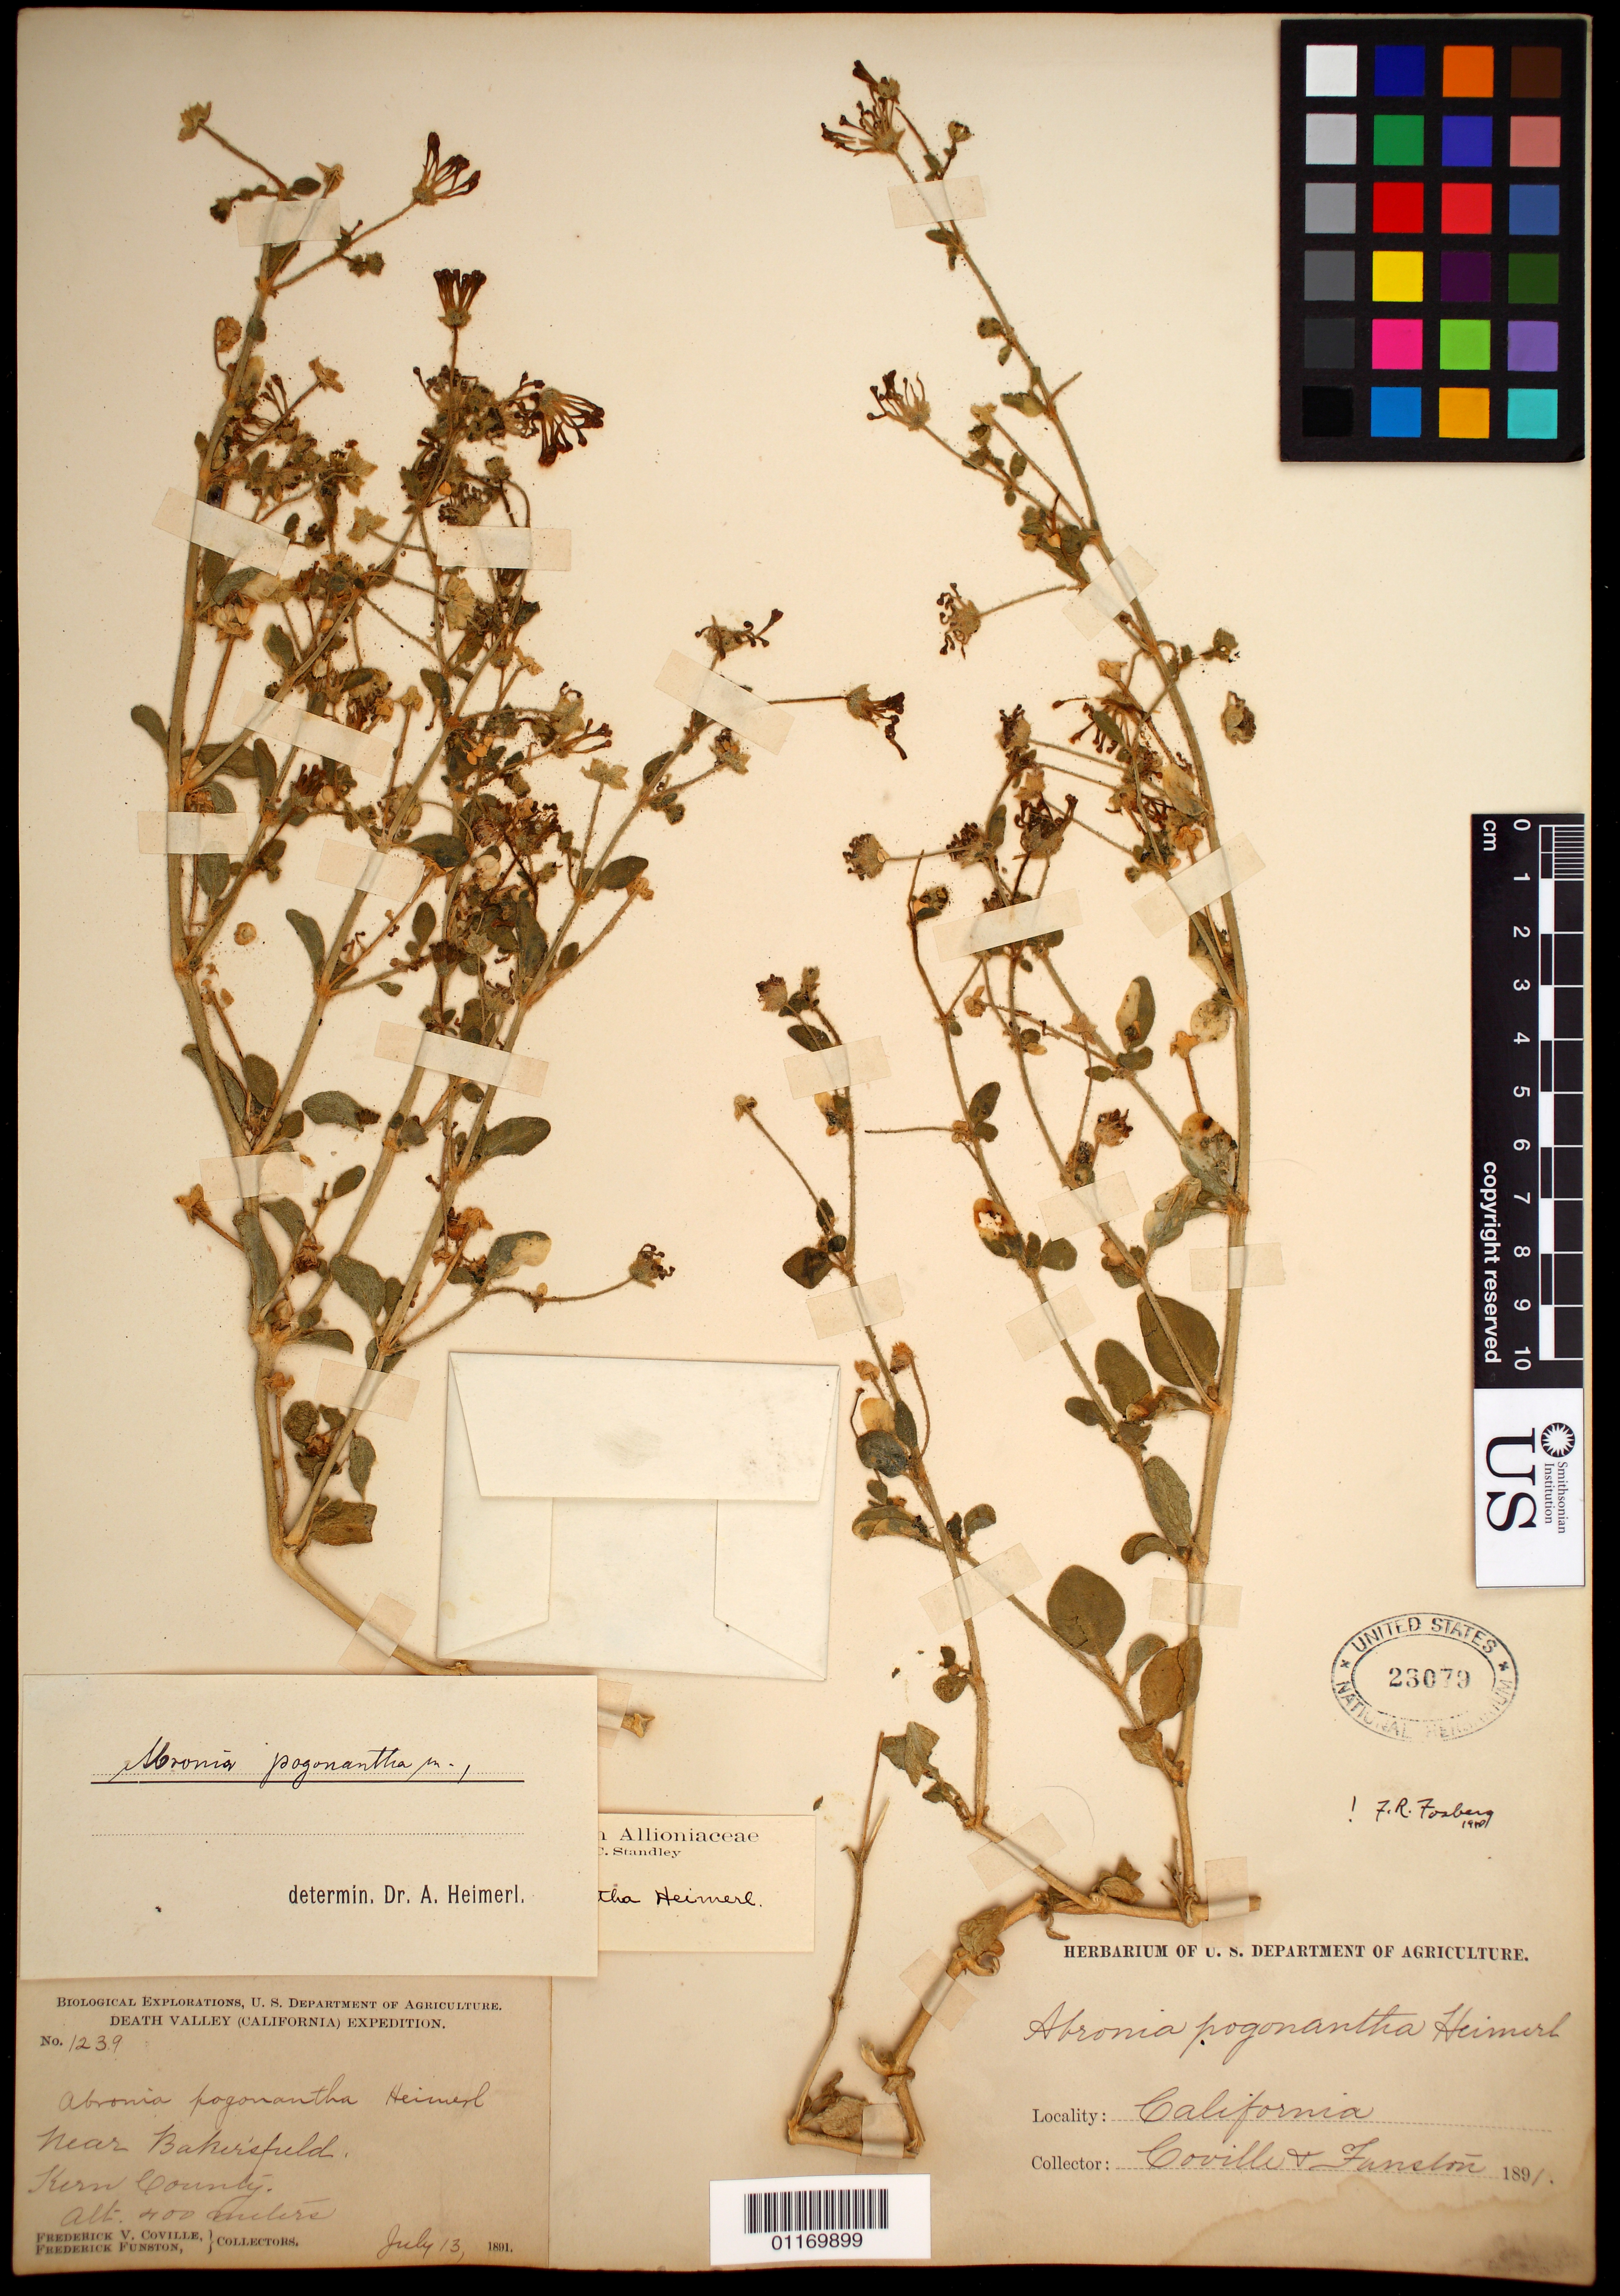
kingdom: Plantae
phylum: Tracheophyta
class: Magnoliopsida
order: Caryophyllales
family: Nyctaginaceae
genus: Abronia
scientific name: Abronia pogonantha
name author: Heimerl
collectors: F. V. Coville & F. Funston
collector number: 1239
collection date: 1891-07-13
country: United States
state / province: California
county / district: Kern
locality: Near Bakersfield.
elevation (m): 400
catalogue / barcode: US 23079